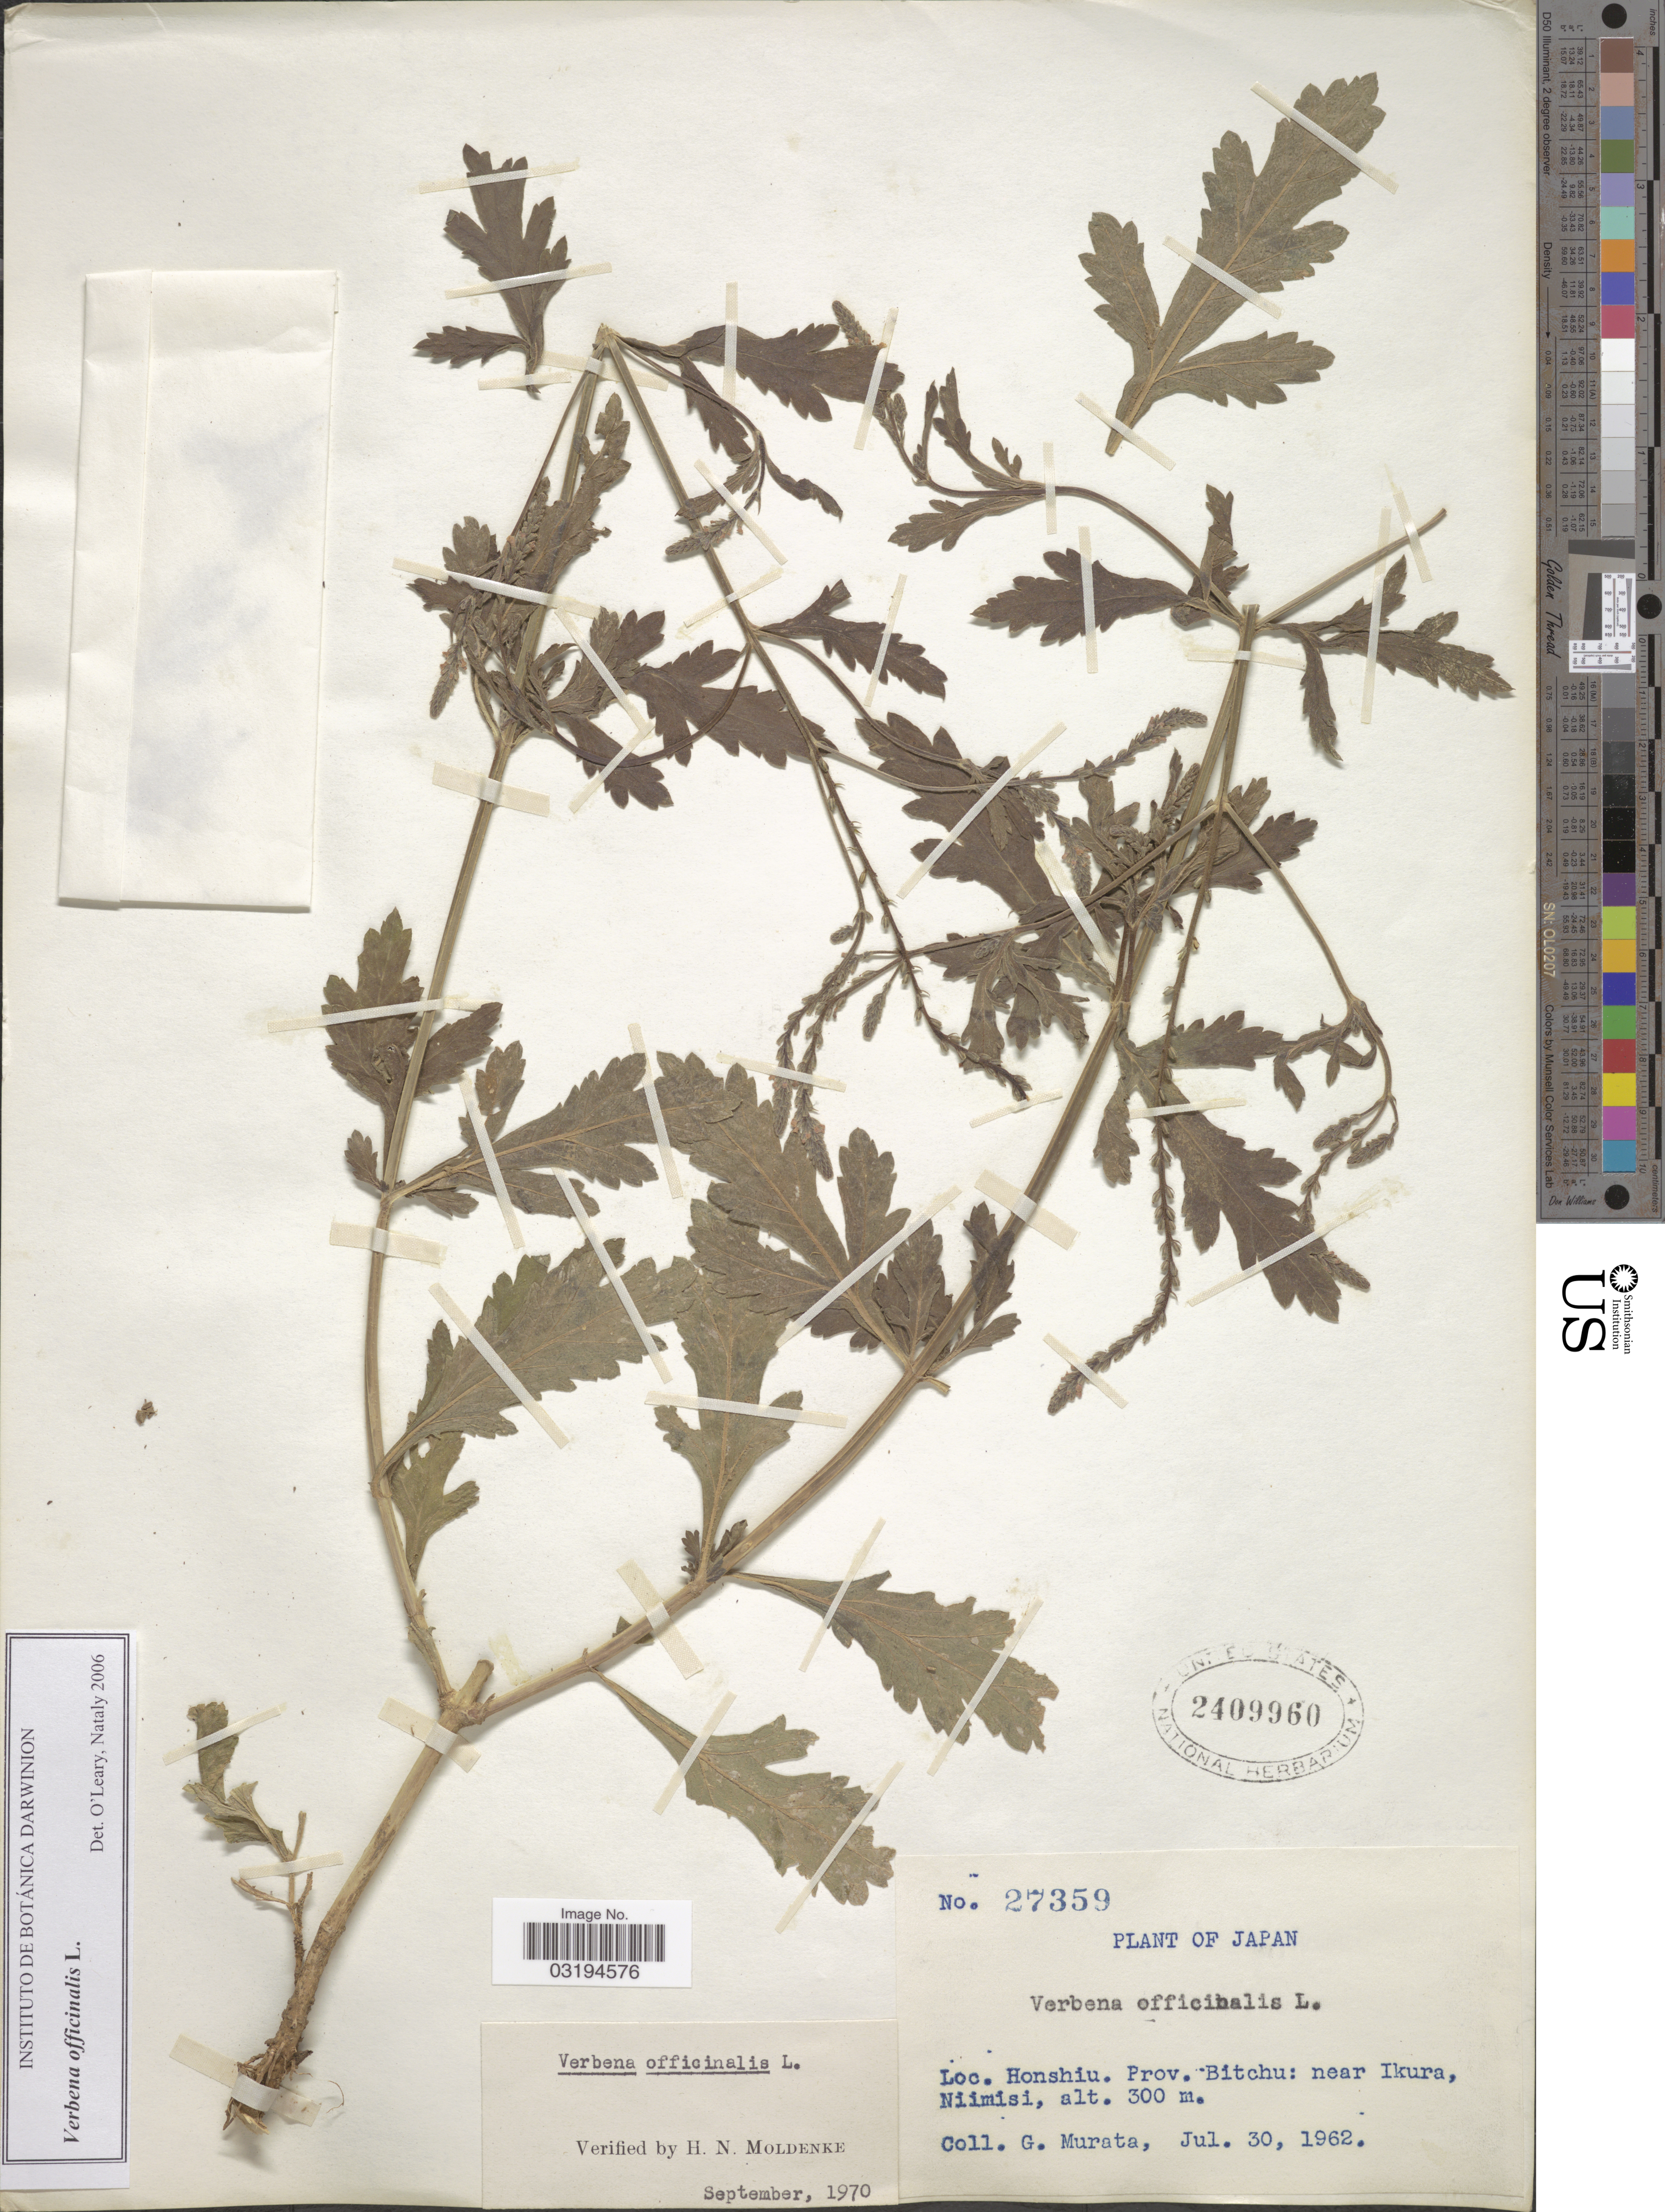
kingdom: Plantae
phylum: Tracheophyta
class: Magnoliopsida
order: Lamiales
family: Verbenaceae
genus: Verbena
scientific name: Verbena officinalis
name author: L.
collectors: G. Murata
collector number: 27359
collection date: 1962-07-30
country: Japan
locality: Honshiu. Prov. Bitchu: near Ikura, Niimisi.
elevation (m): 300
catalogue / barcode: US 2409960